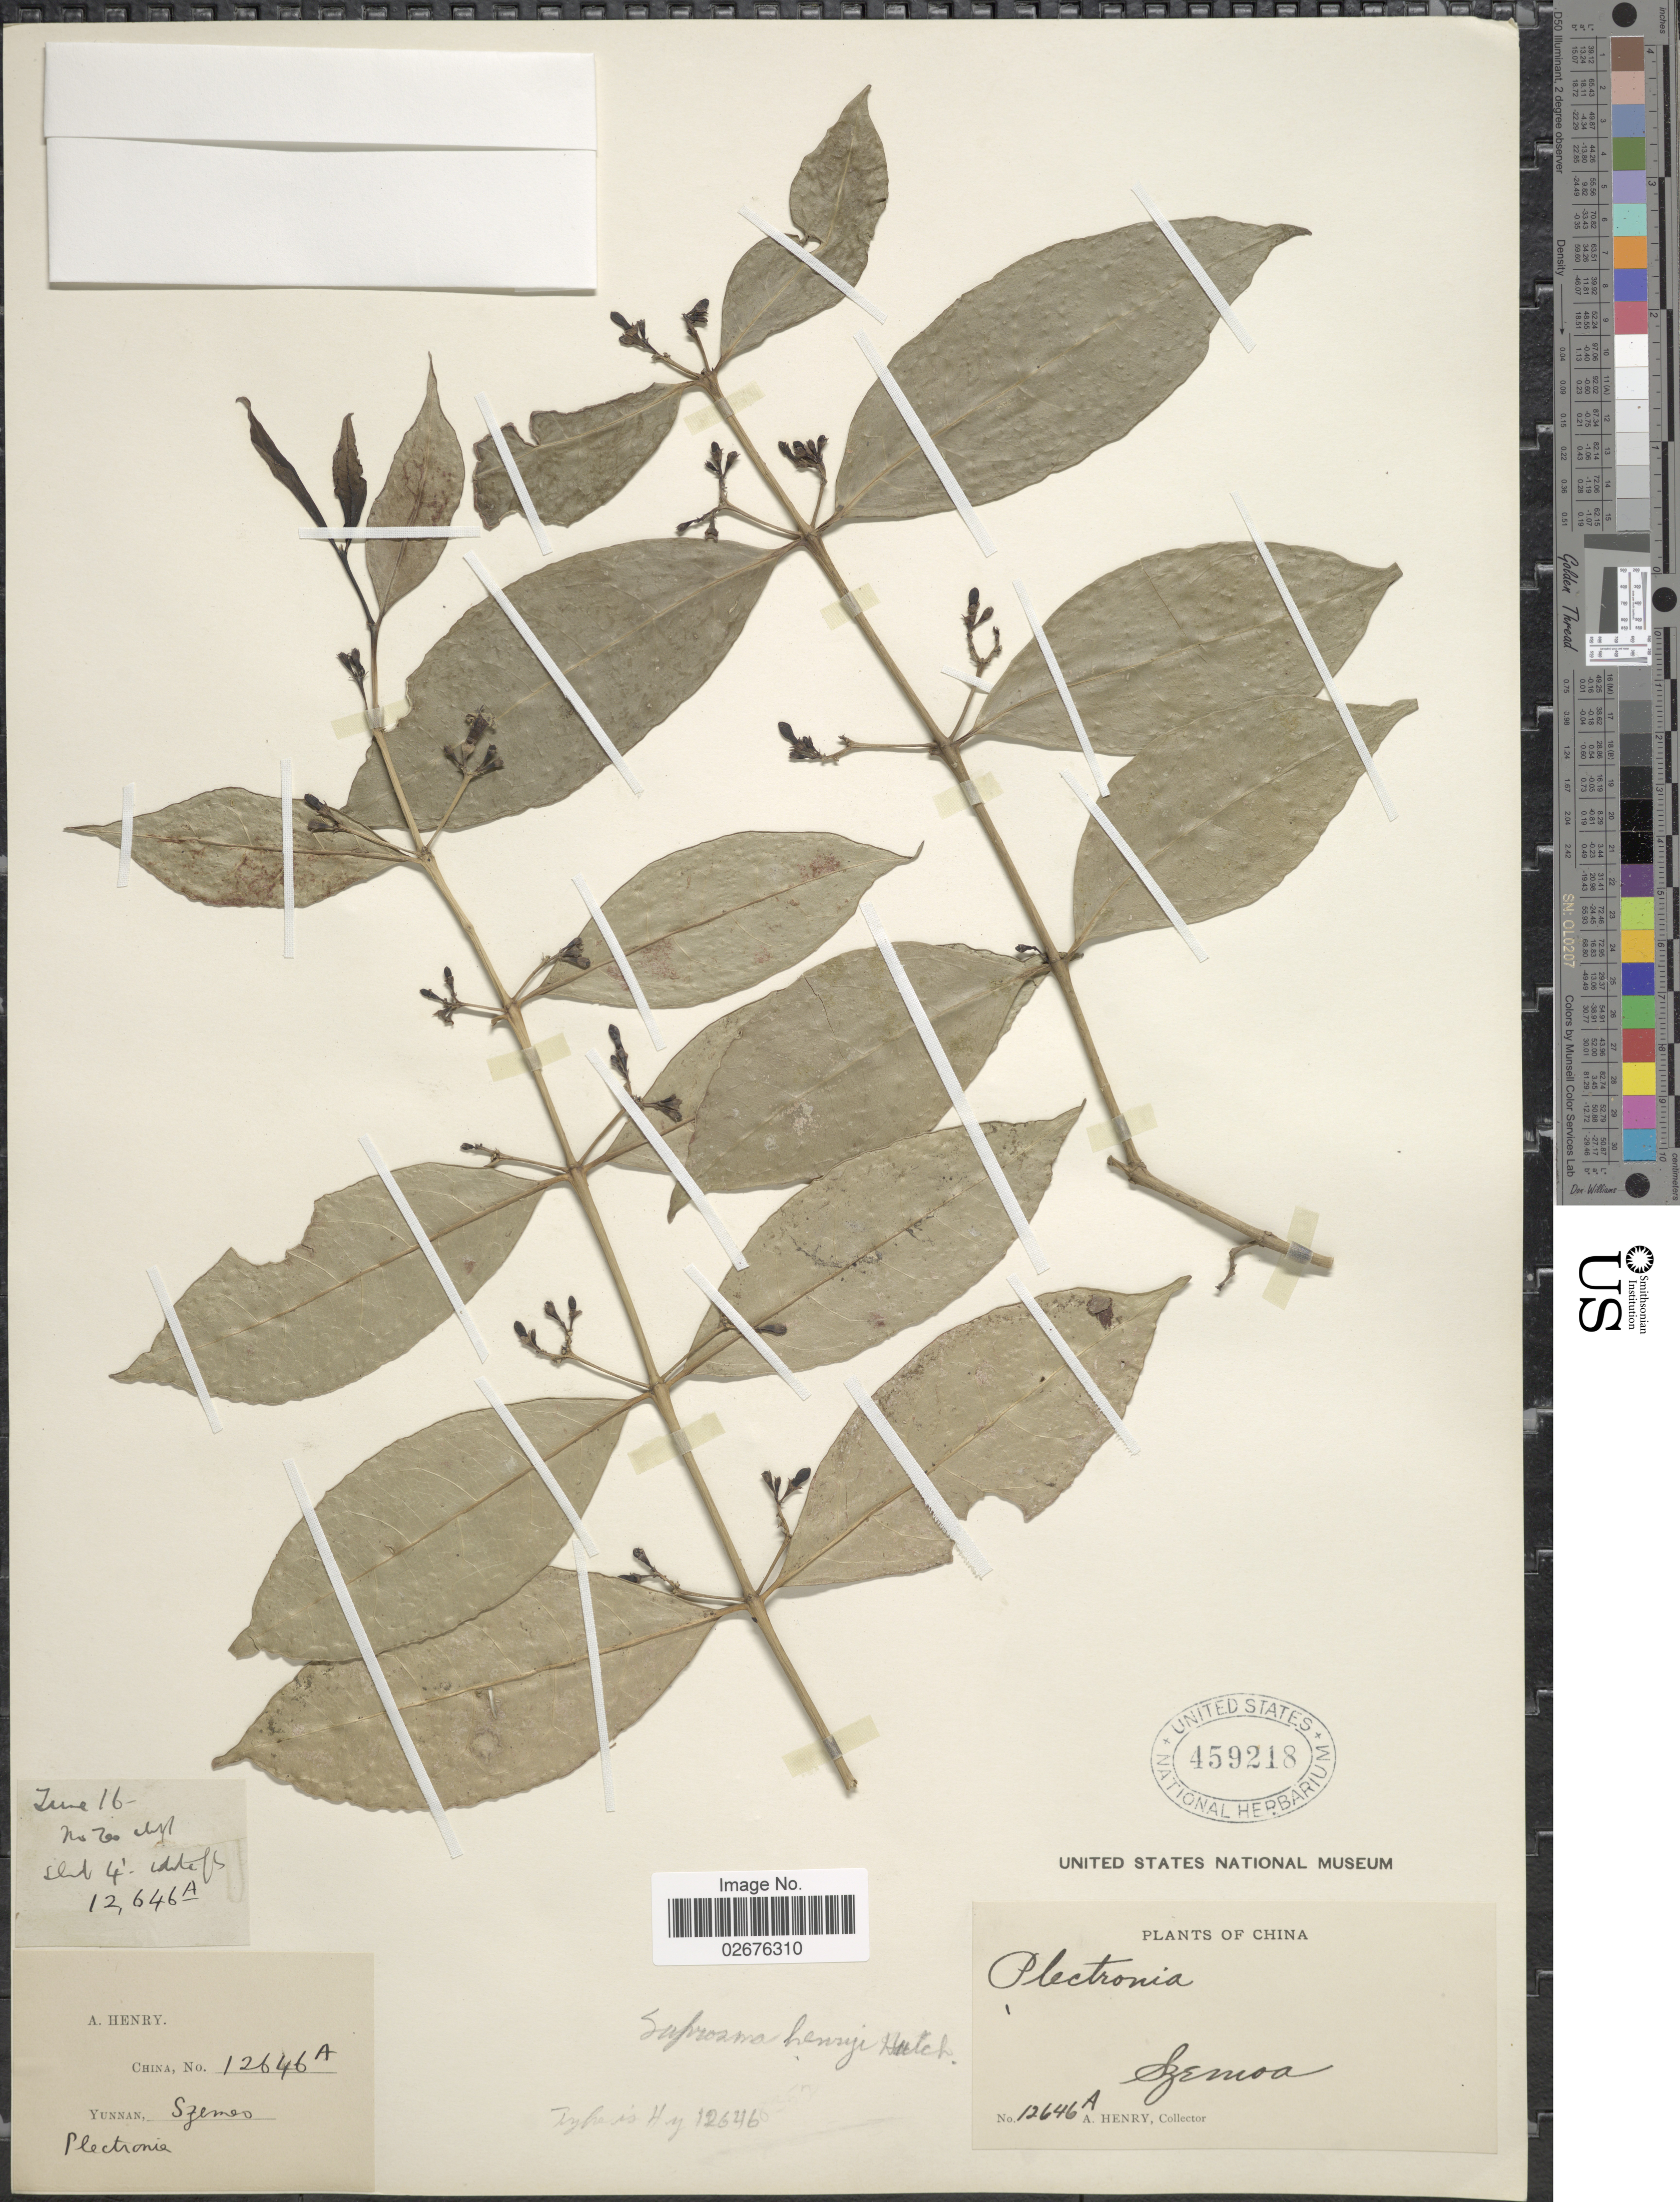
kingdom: Plantae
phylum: Tracheophyta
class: Magnoliopsida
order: Gentianales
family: Rubiaceae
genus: Saprosma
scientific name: Saprosma henryi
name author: Hutch.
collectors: A. Henry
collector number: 12646 A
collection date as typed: Transcribed d/m/y: /6/16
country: China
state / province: Yunnan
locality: Szemoa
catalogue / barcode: US 459218